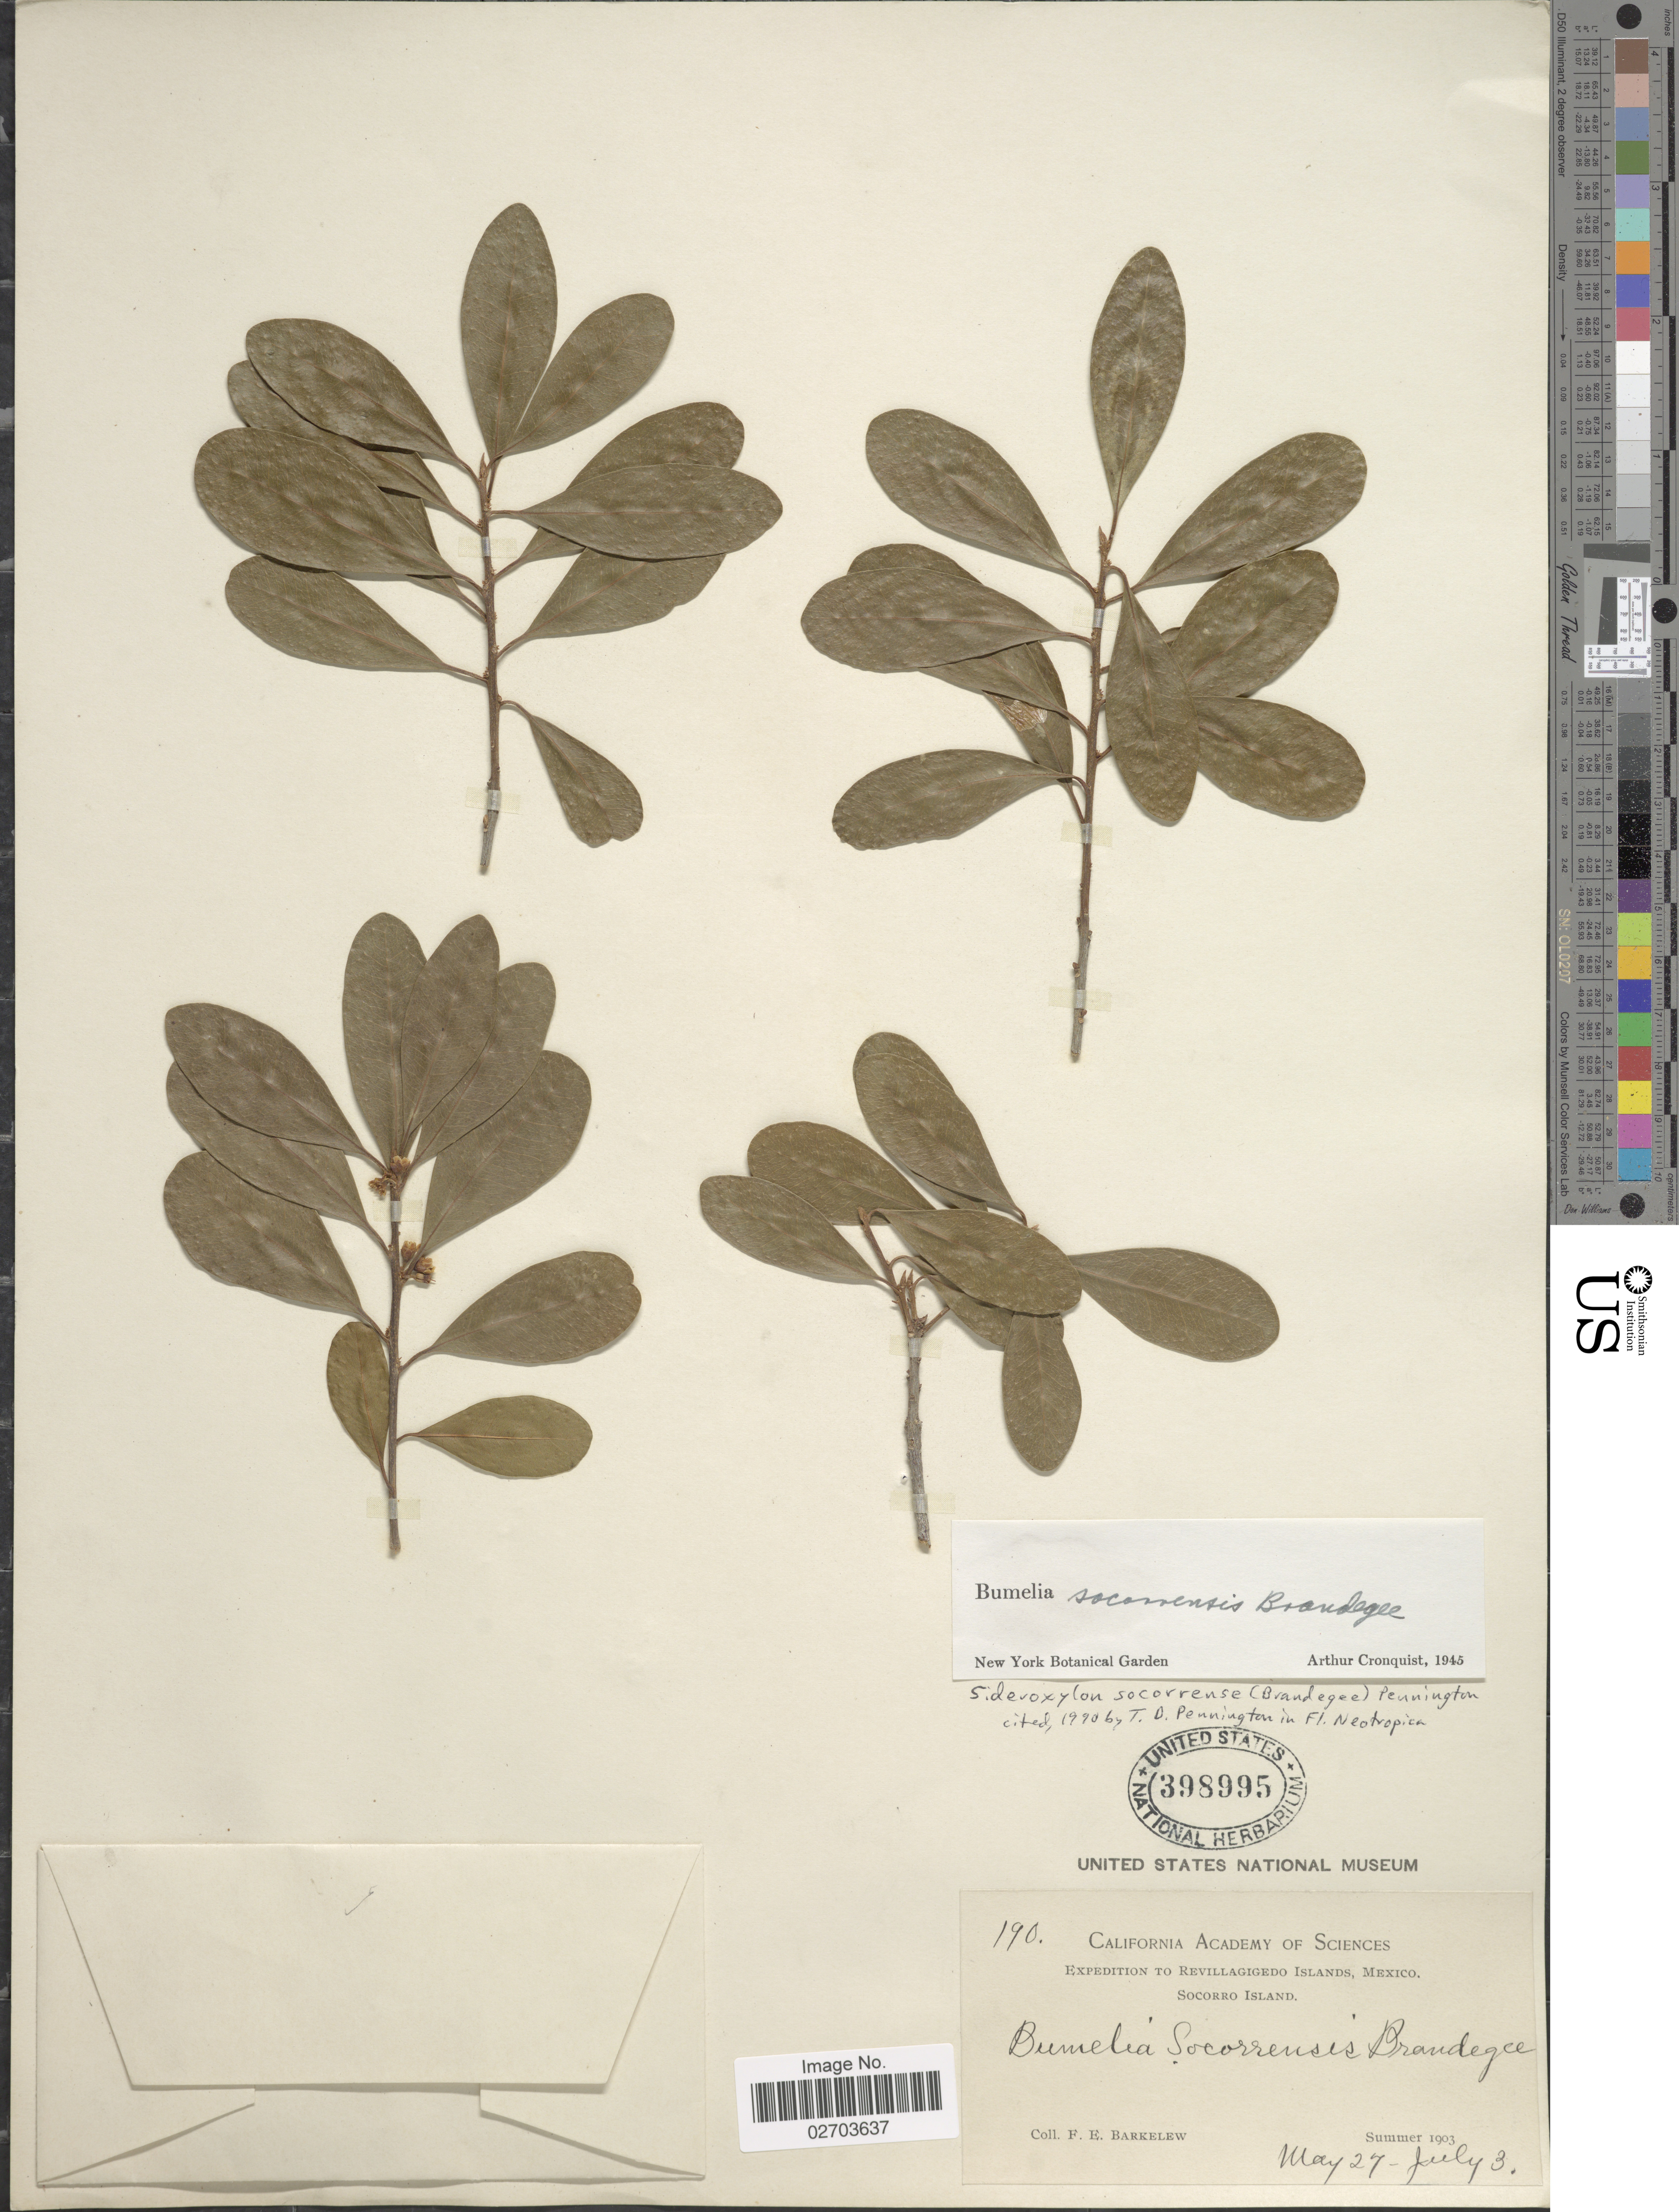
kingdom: Plantae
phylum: Tracheophyta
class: Magnoliopsida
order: Ericales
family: Sapotaceae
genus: Sideroxylon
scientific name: Sideroxylon socorrense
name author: (Brandegee) T.D. Penn.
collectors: F. Barkelew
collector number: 190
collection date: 1903-05-27/1903-07-03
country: Mexico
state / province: Colima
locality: The Revillagigedo Islands, Socorro Island.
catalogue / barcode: US 398995